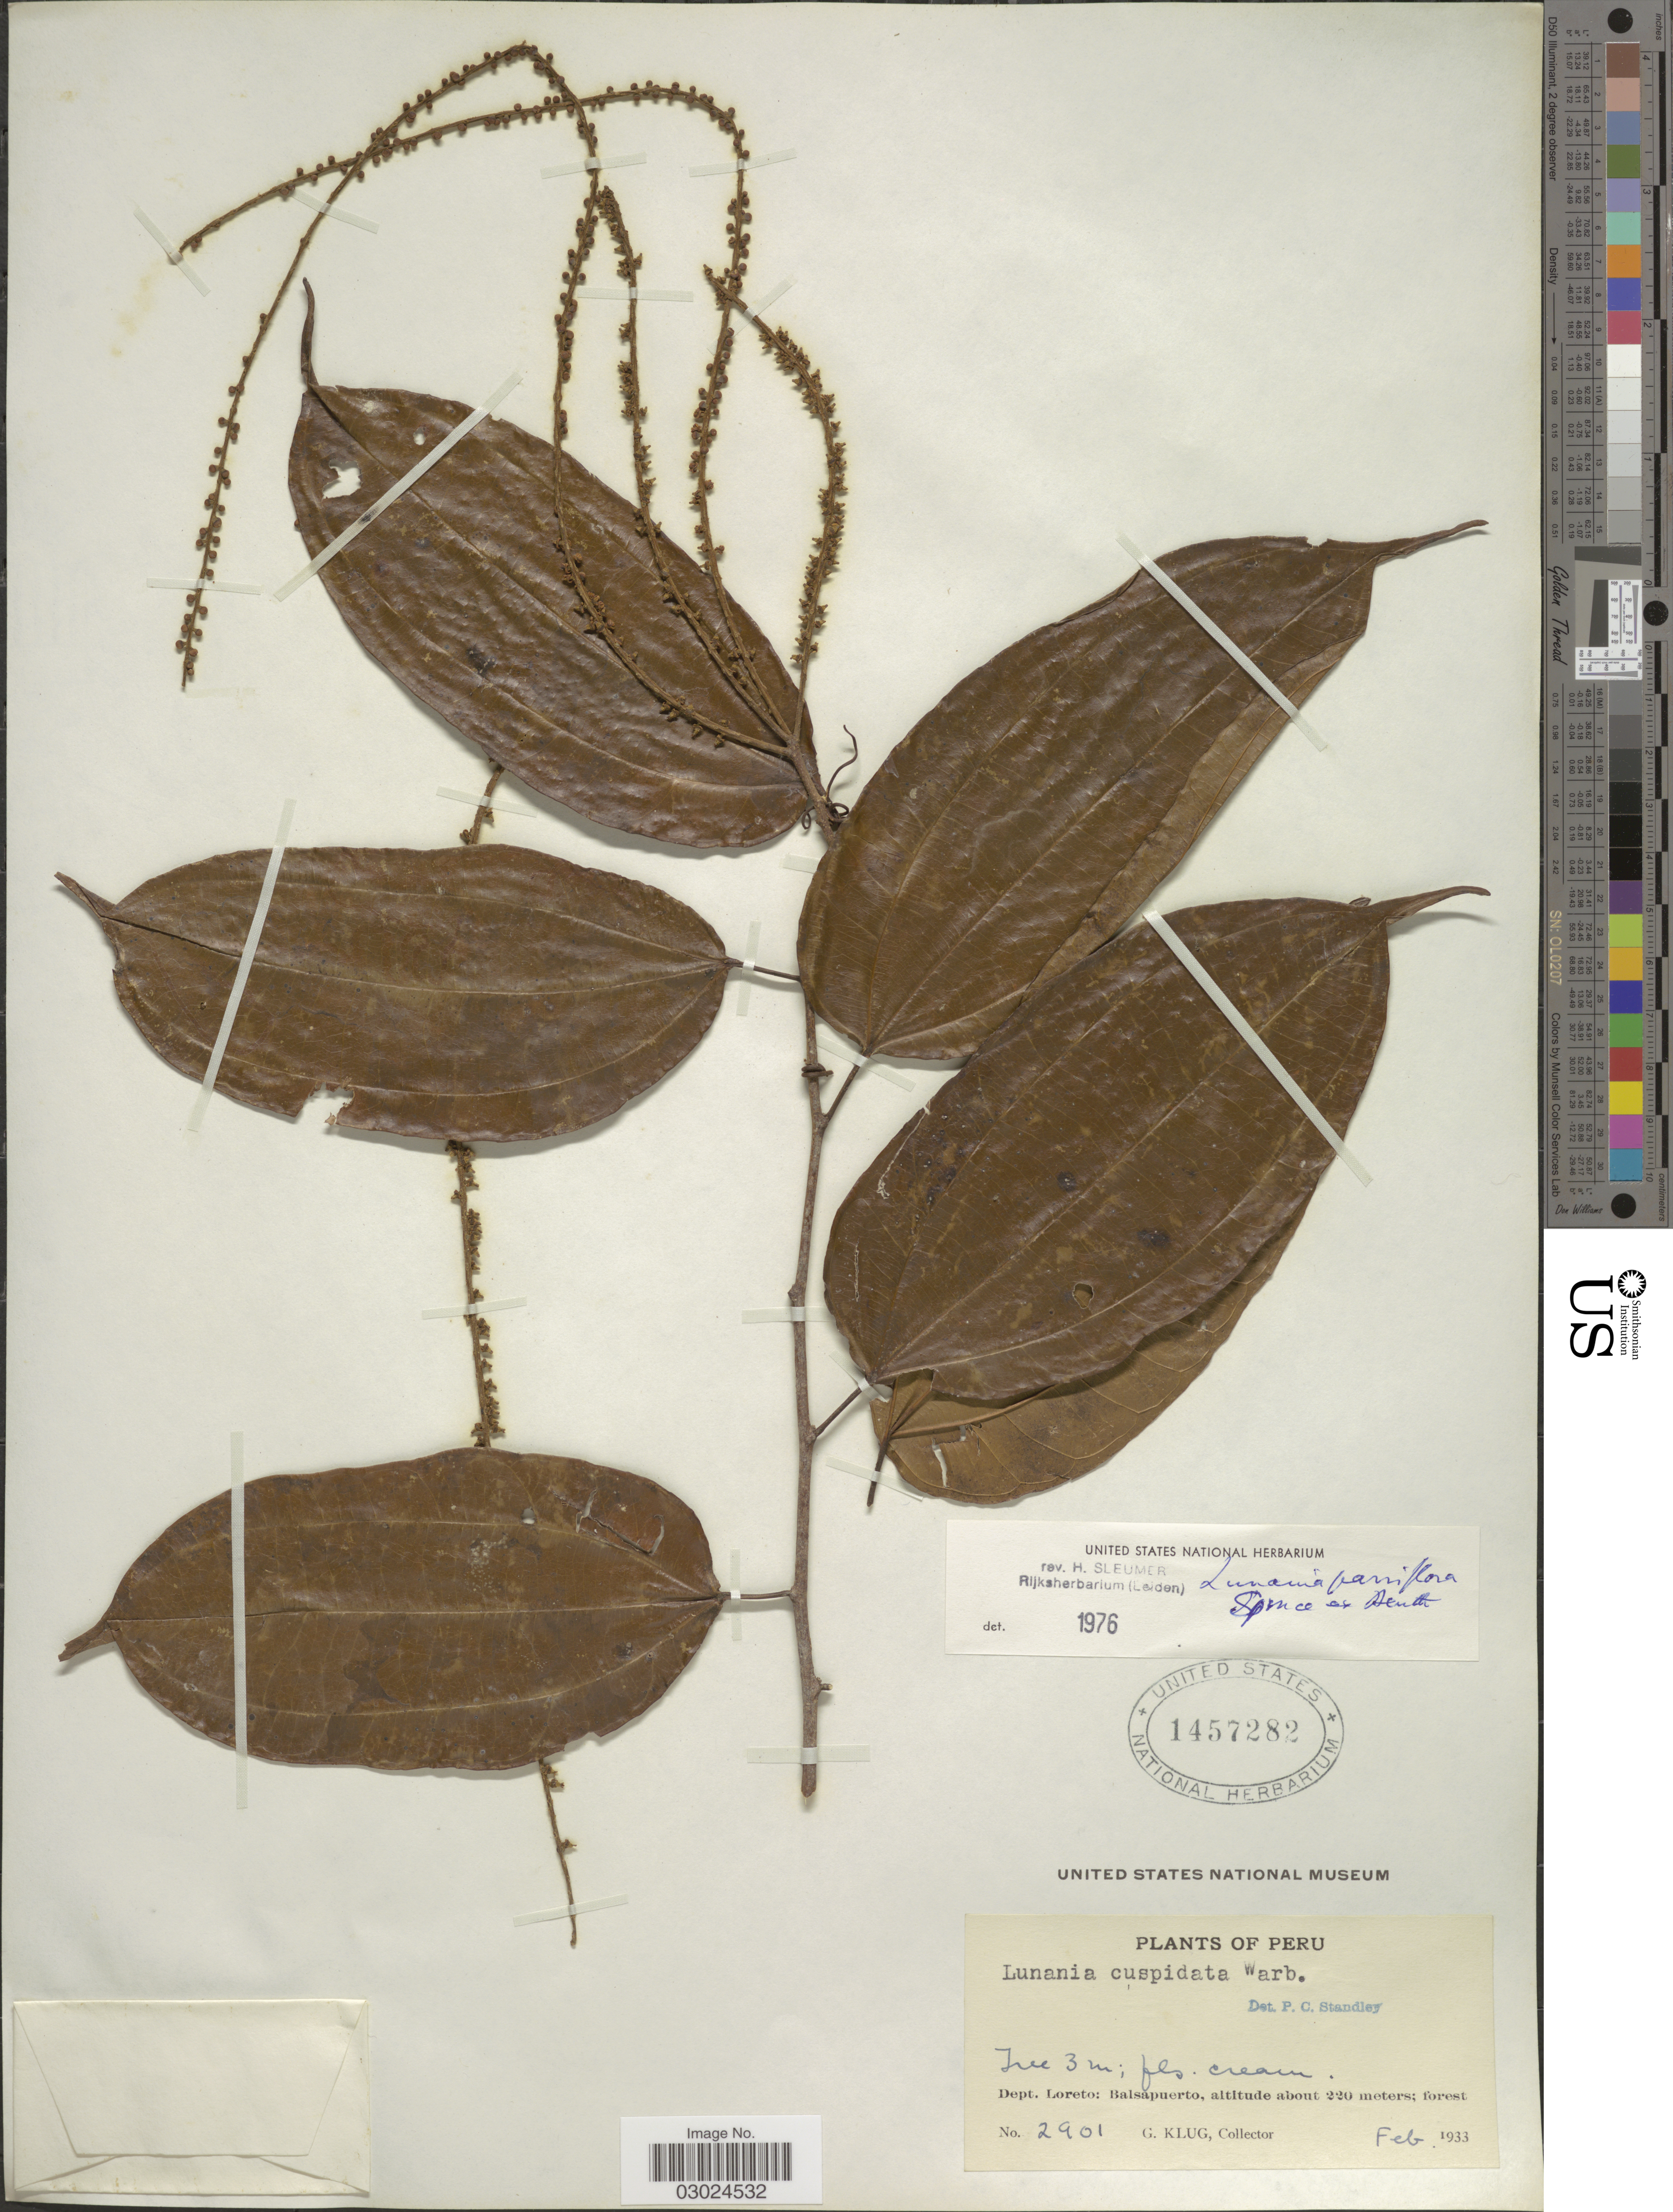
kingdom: Plantae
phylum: Tracheophyta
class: Magnoliopsida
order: Malpighiales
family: Salicaceae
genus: Lunania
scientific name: Lunania parviflora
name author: Spruce ex Benth.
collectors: G. Klug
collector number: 2901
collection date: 1933-02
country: Peru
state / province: Loreto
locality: Dept. Loreto: Balsapuerto.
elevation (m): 220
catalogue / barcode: US 1457282